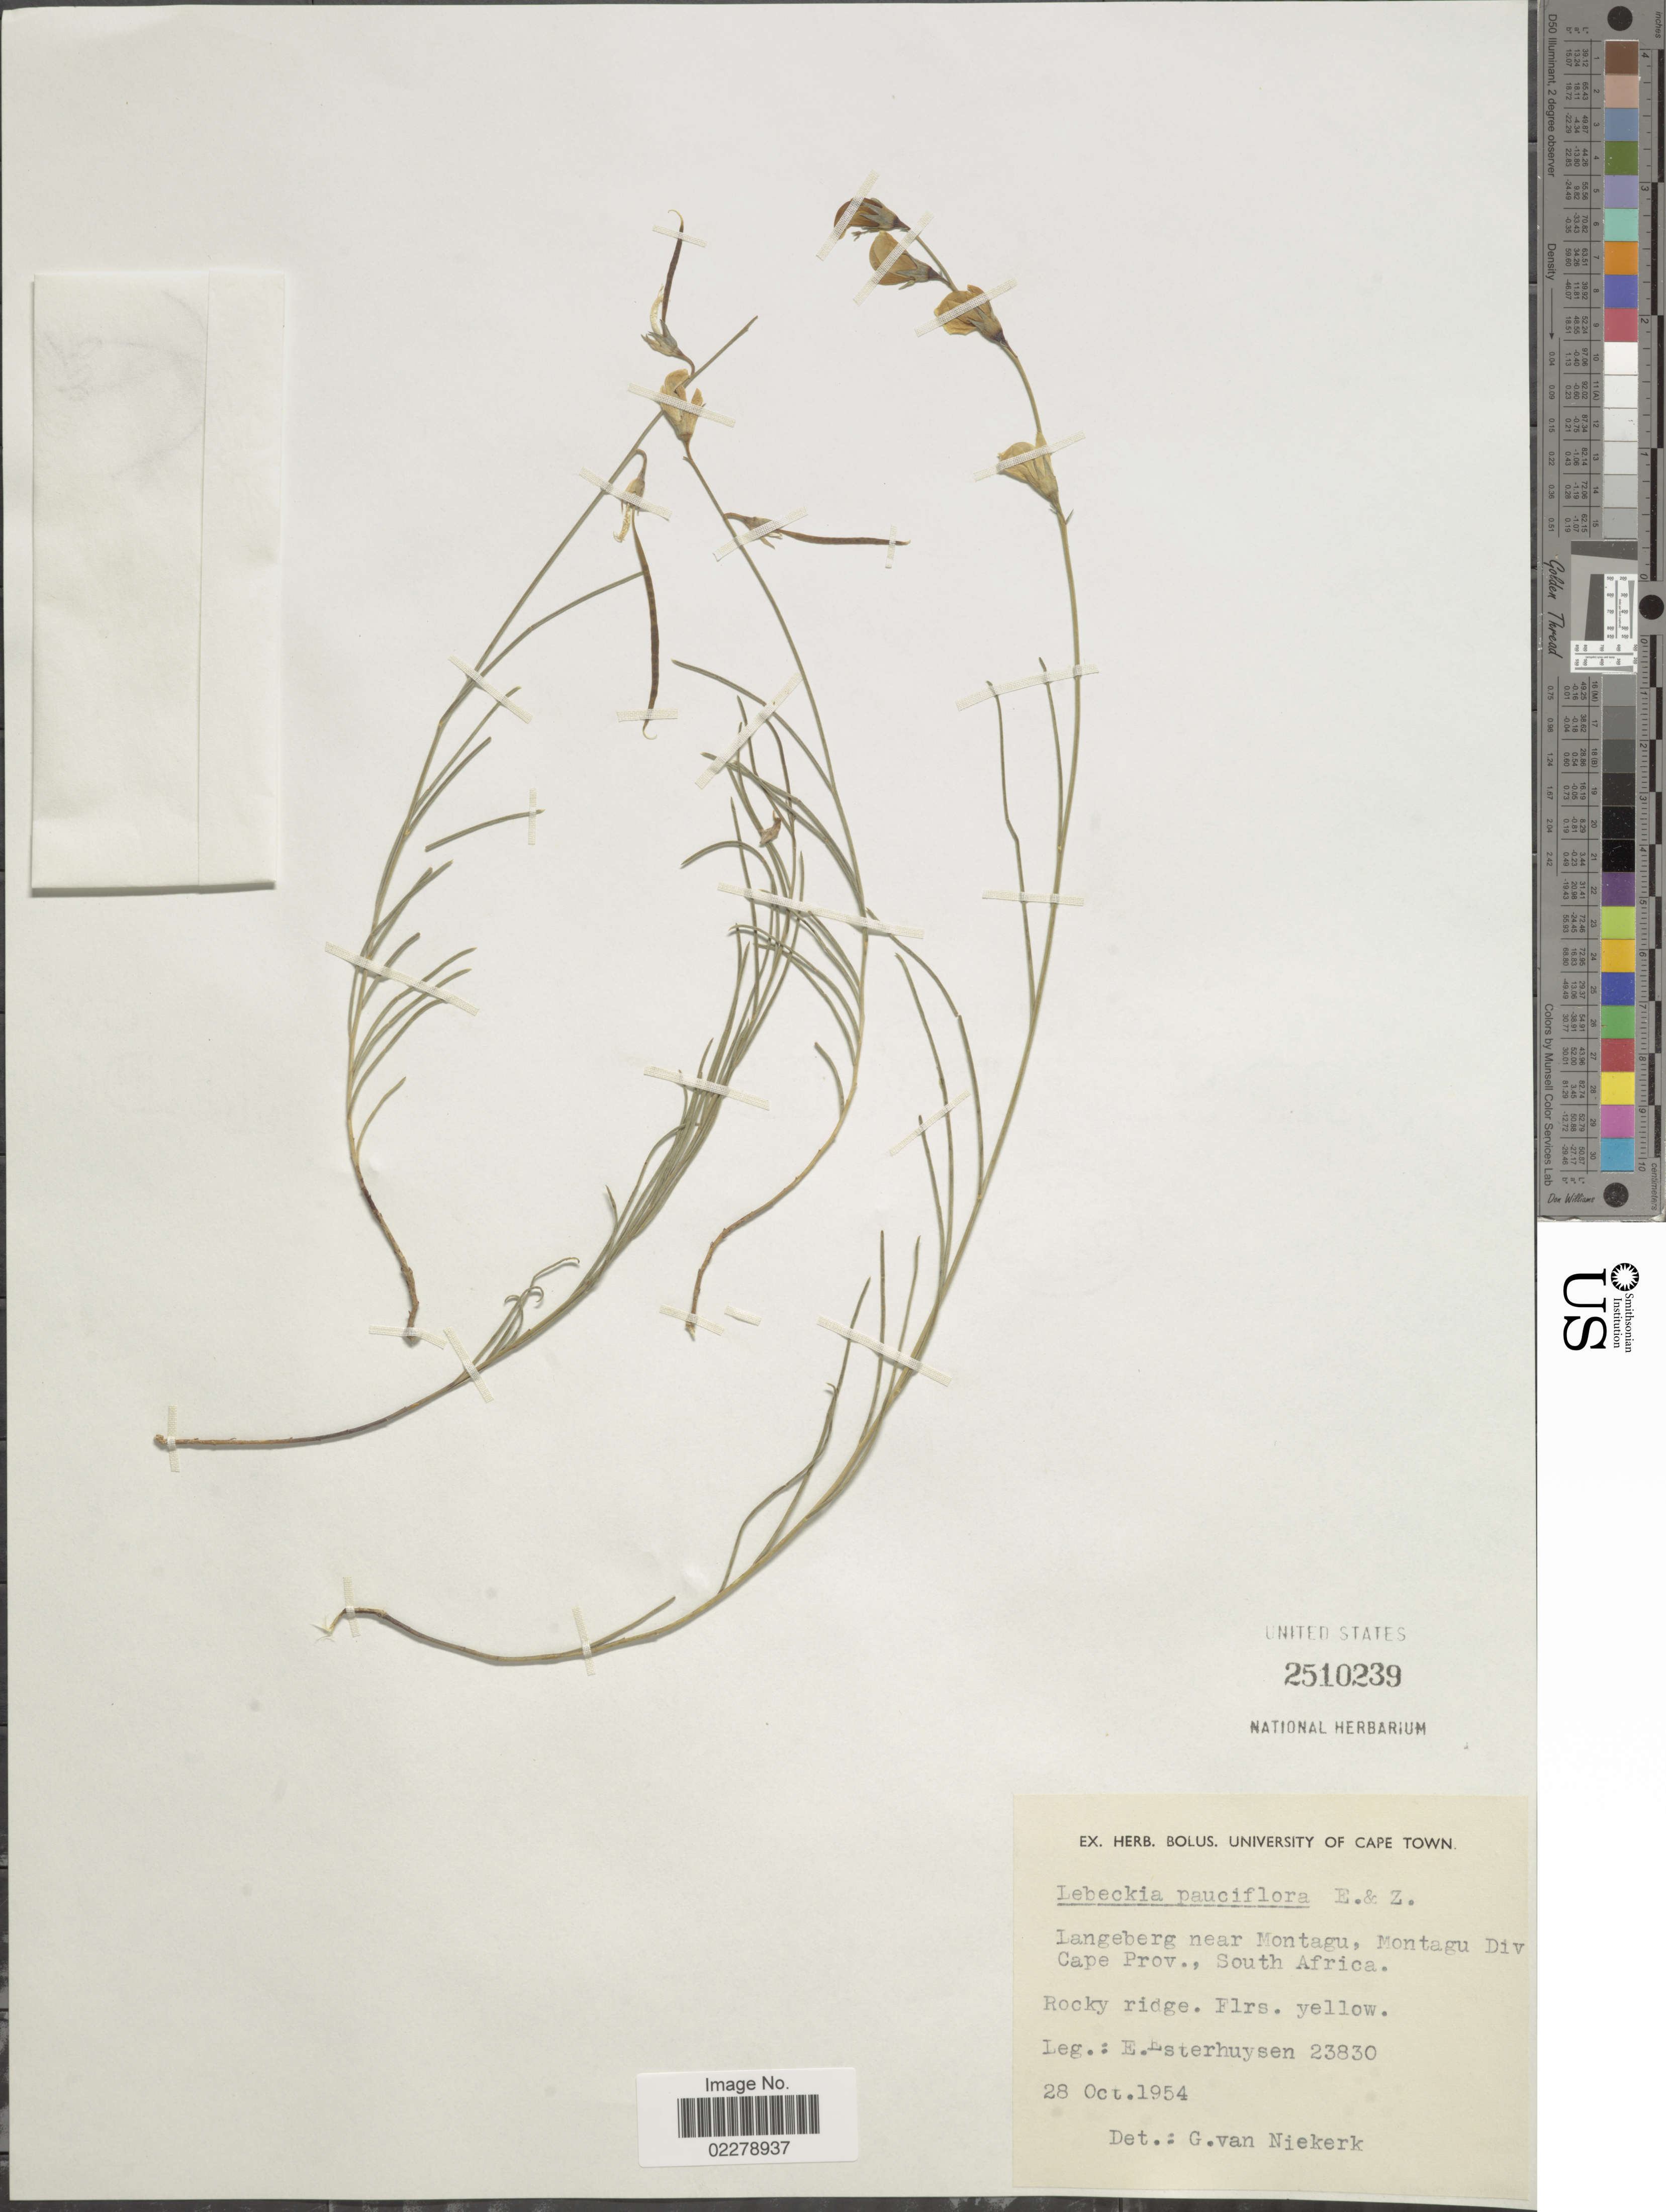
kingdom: Plantae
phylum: Tracheophyta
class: Magnoliopsida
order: Fabales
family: Fabaceae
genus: Lebeckia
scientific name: Lebeckia pauciflora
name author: Eckl. & Zeyh.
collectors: E. E. Esterhuysen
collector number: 23830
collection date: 1954-10-28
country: South Africa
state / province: Western Cape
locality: Langeberg near Montagu, Montagu Div. Cape Prov., South Africa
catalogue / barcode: US 2510239